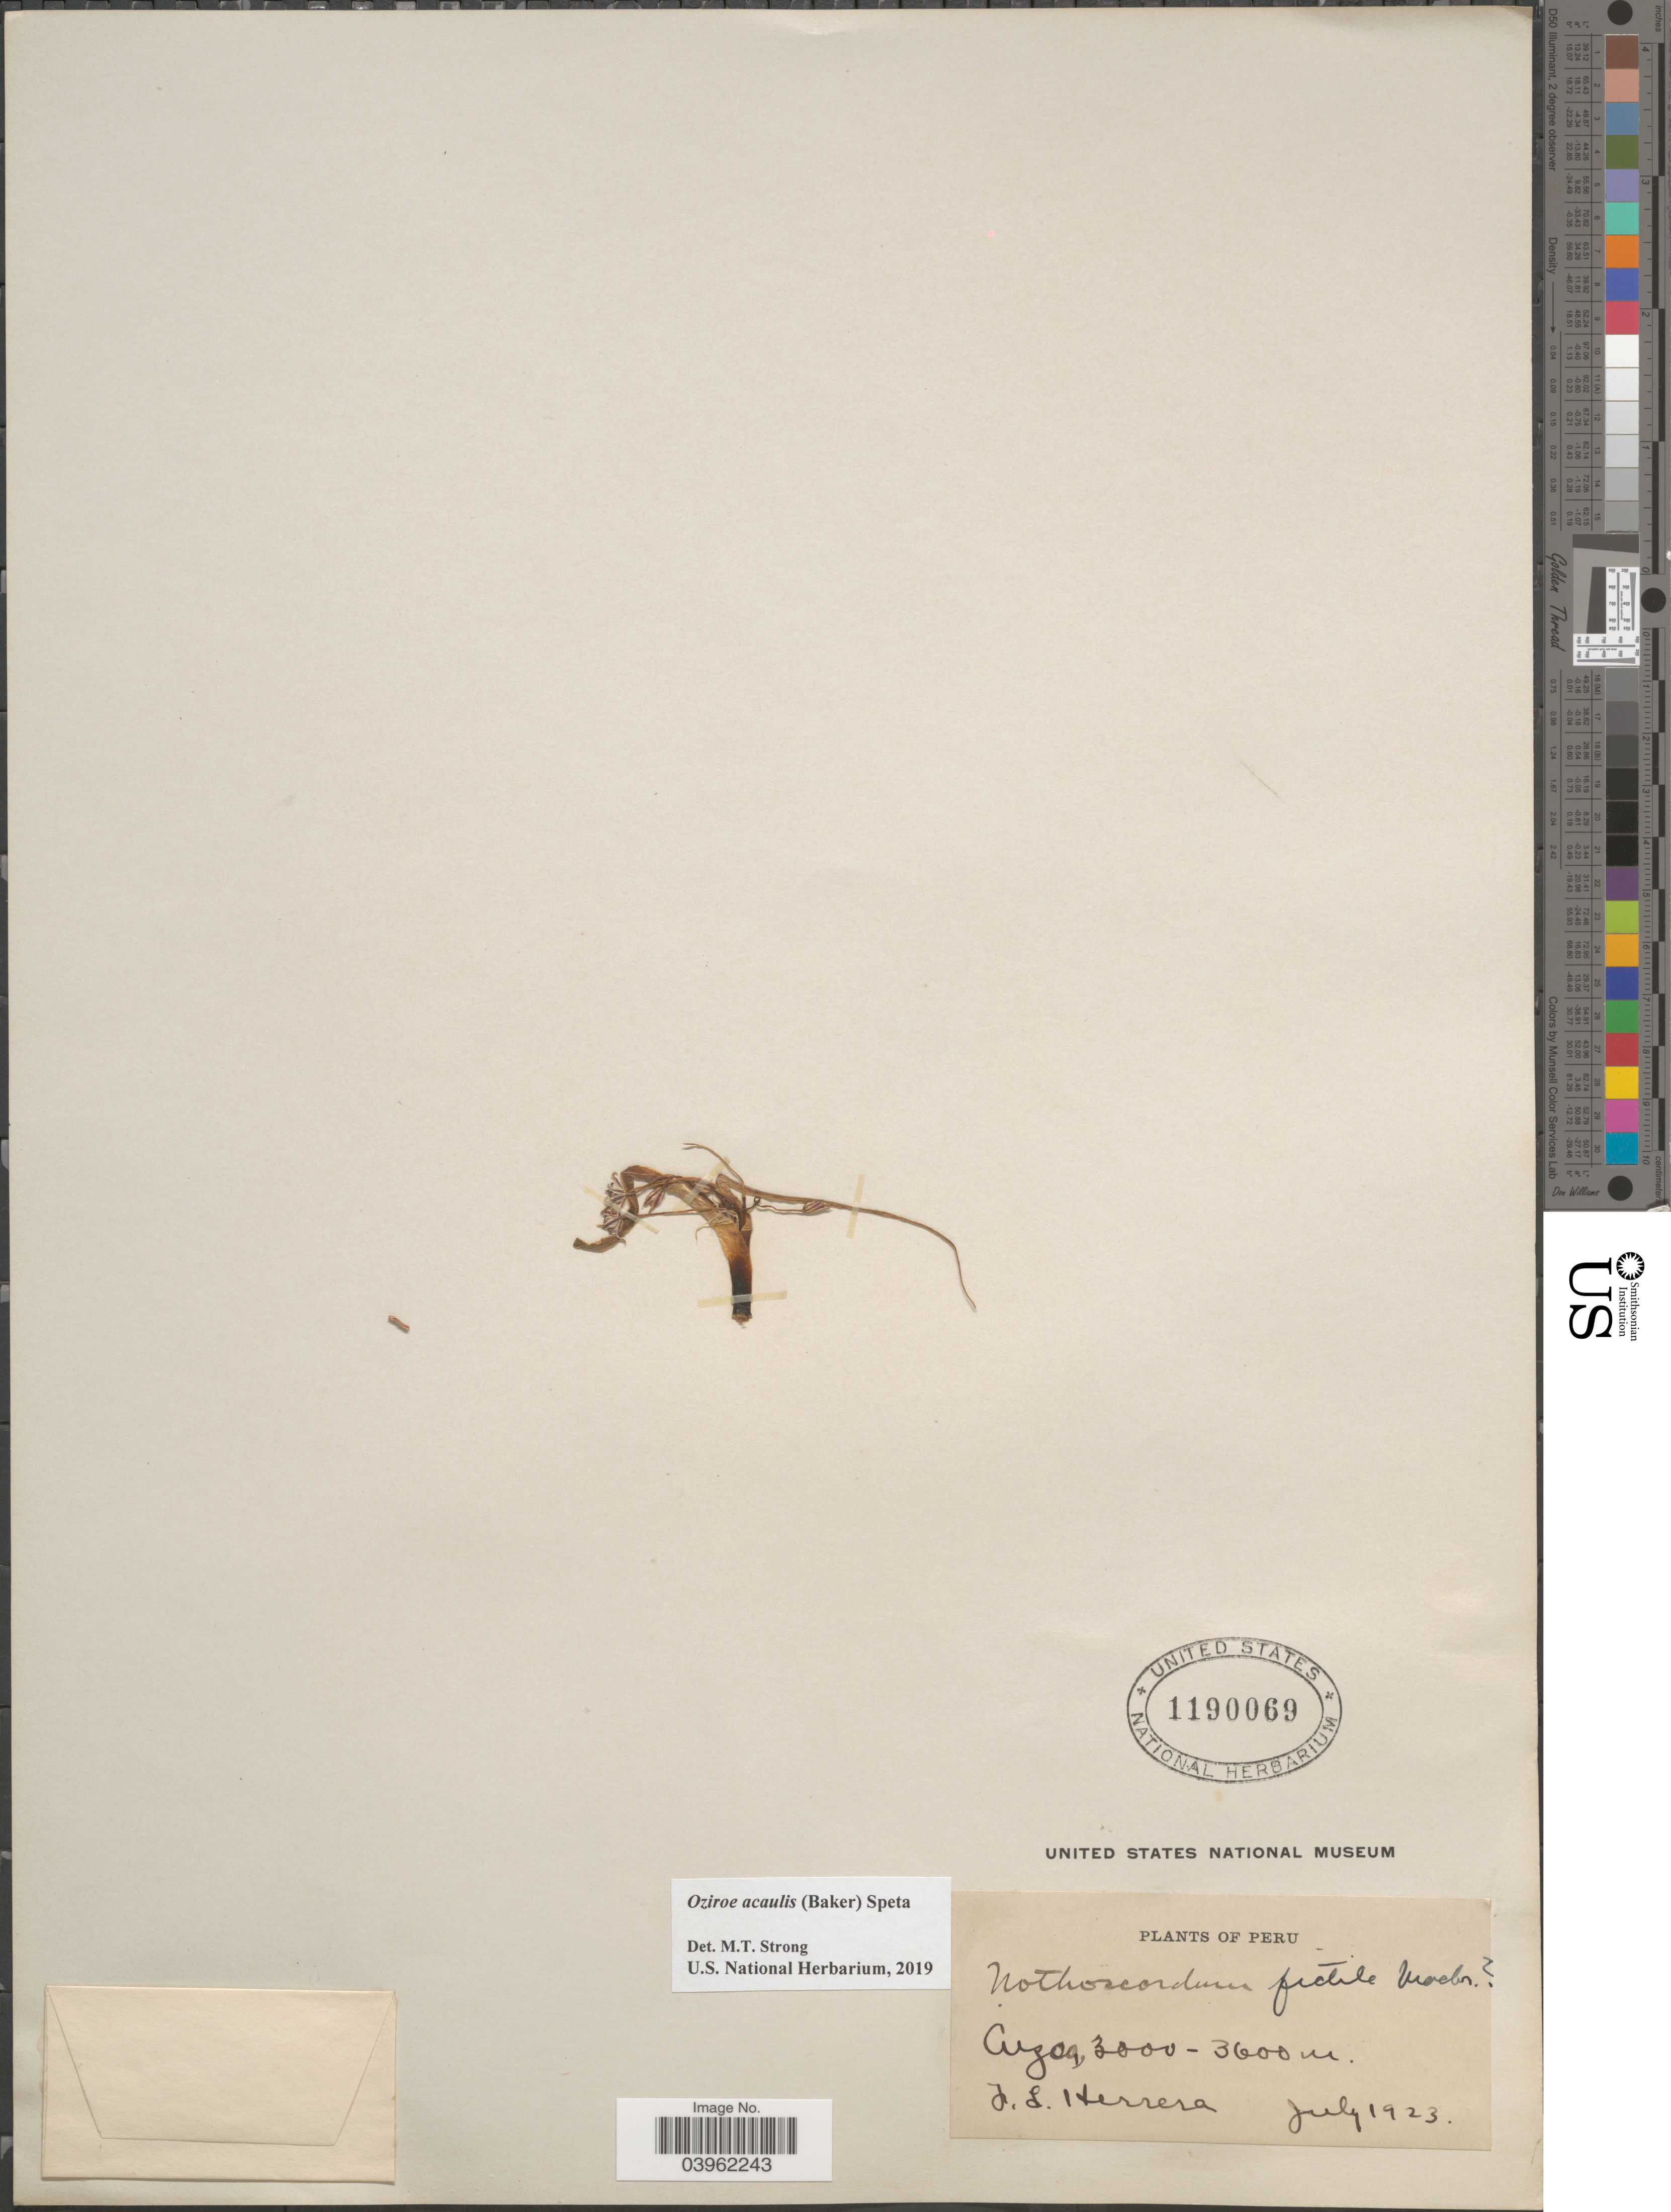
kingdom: Plantae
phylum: Tracheophyta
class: Liliopsida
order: Asparagales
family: Asparagaceae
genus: Oziroe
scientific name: Oziroë acaulis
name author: (Baker) Speta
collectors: F. L. Herrera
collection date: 1923-07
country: Peru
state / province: Cusco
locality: Cuzco.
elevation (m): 3000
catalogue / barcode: US 1190069